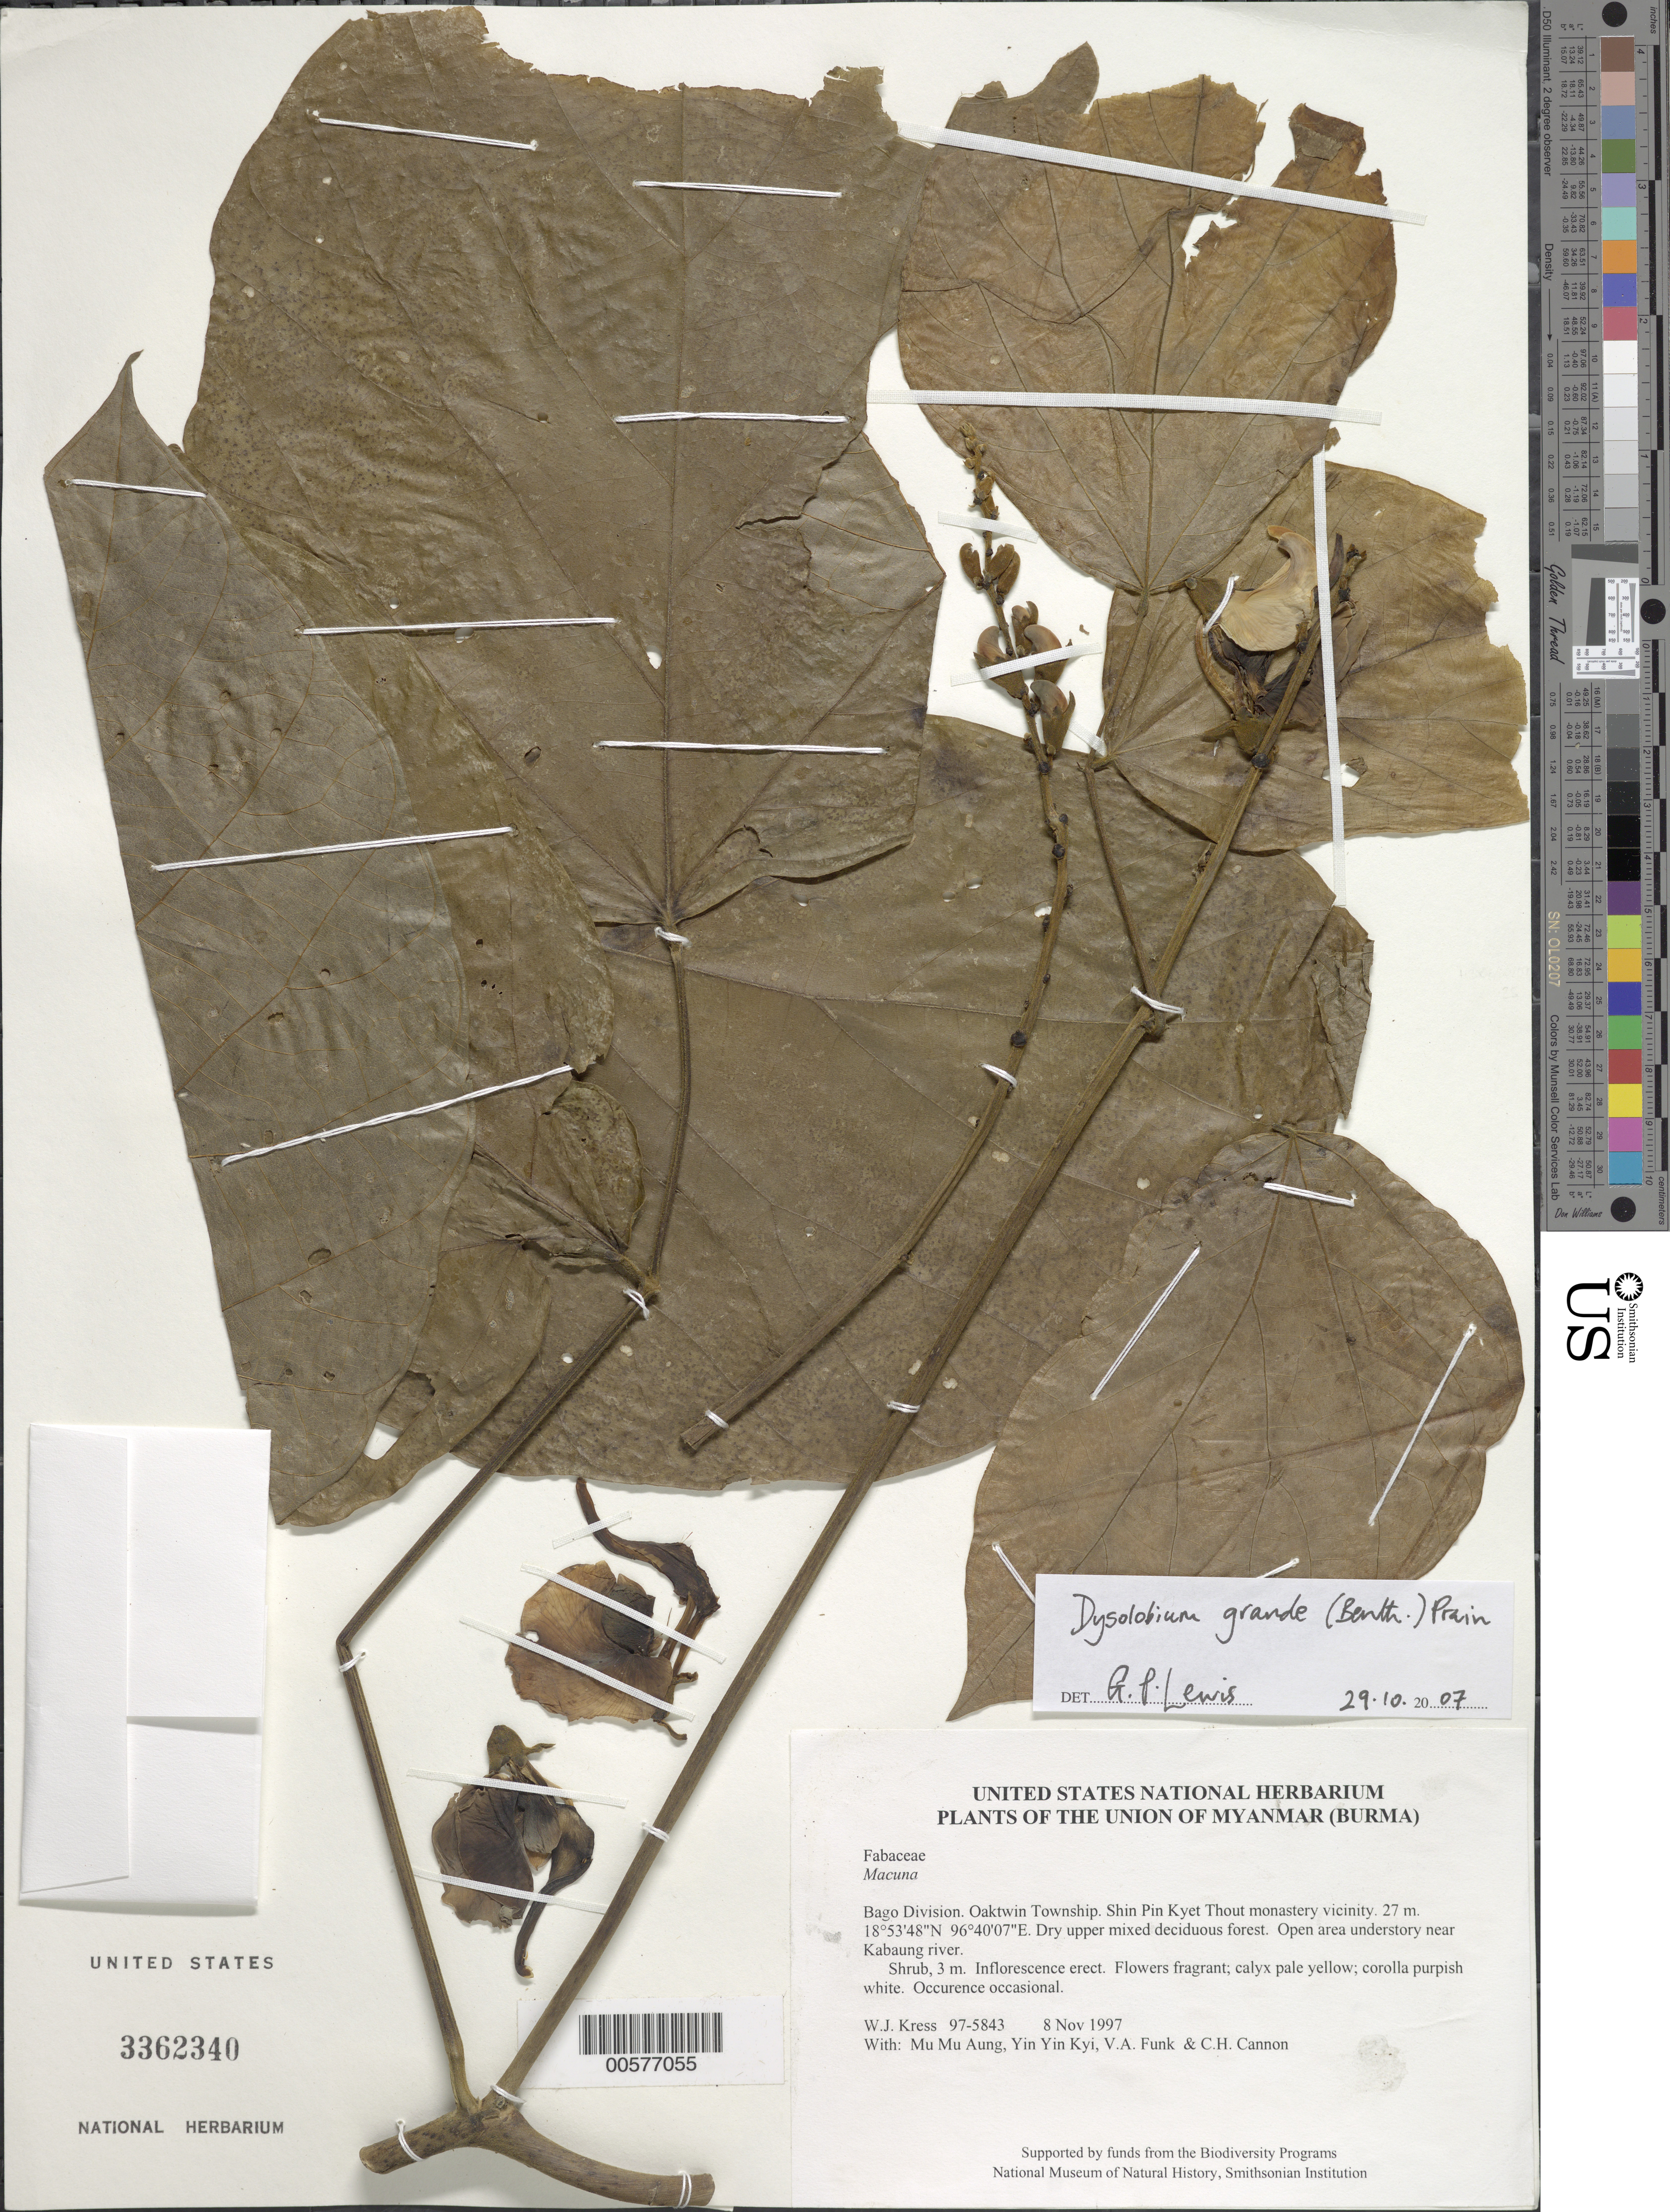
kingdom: Plantae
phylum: Tracheophyta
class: Magnoliopsida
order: Fabales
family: Fabaceae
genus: Dysolobium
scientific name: Dysolobium grande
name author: (Wall. ex Benth.) Prain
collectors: W. J. Kress, Mu Mu Aung, Yin Yin Kyi, V. Funk, C. H. Cannon & D. A. Bell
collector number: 97-5843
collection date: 1997-11-08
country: Myanmar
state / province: Bago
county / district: Oaktwin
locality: Shin Pin Kyet Thout monastery vicinity.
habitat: Dry upper mixed deciduous forest. Open area understory near Kabaung river.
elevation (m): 27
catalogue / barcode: US 3362340